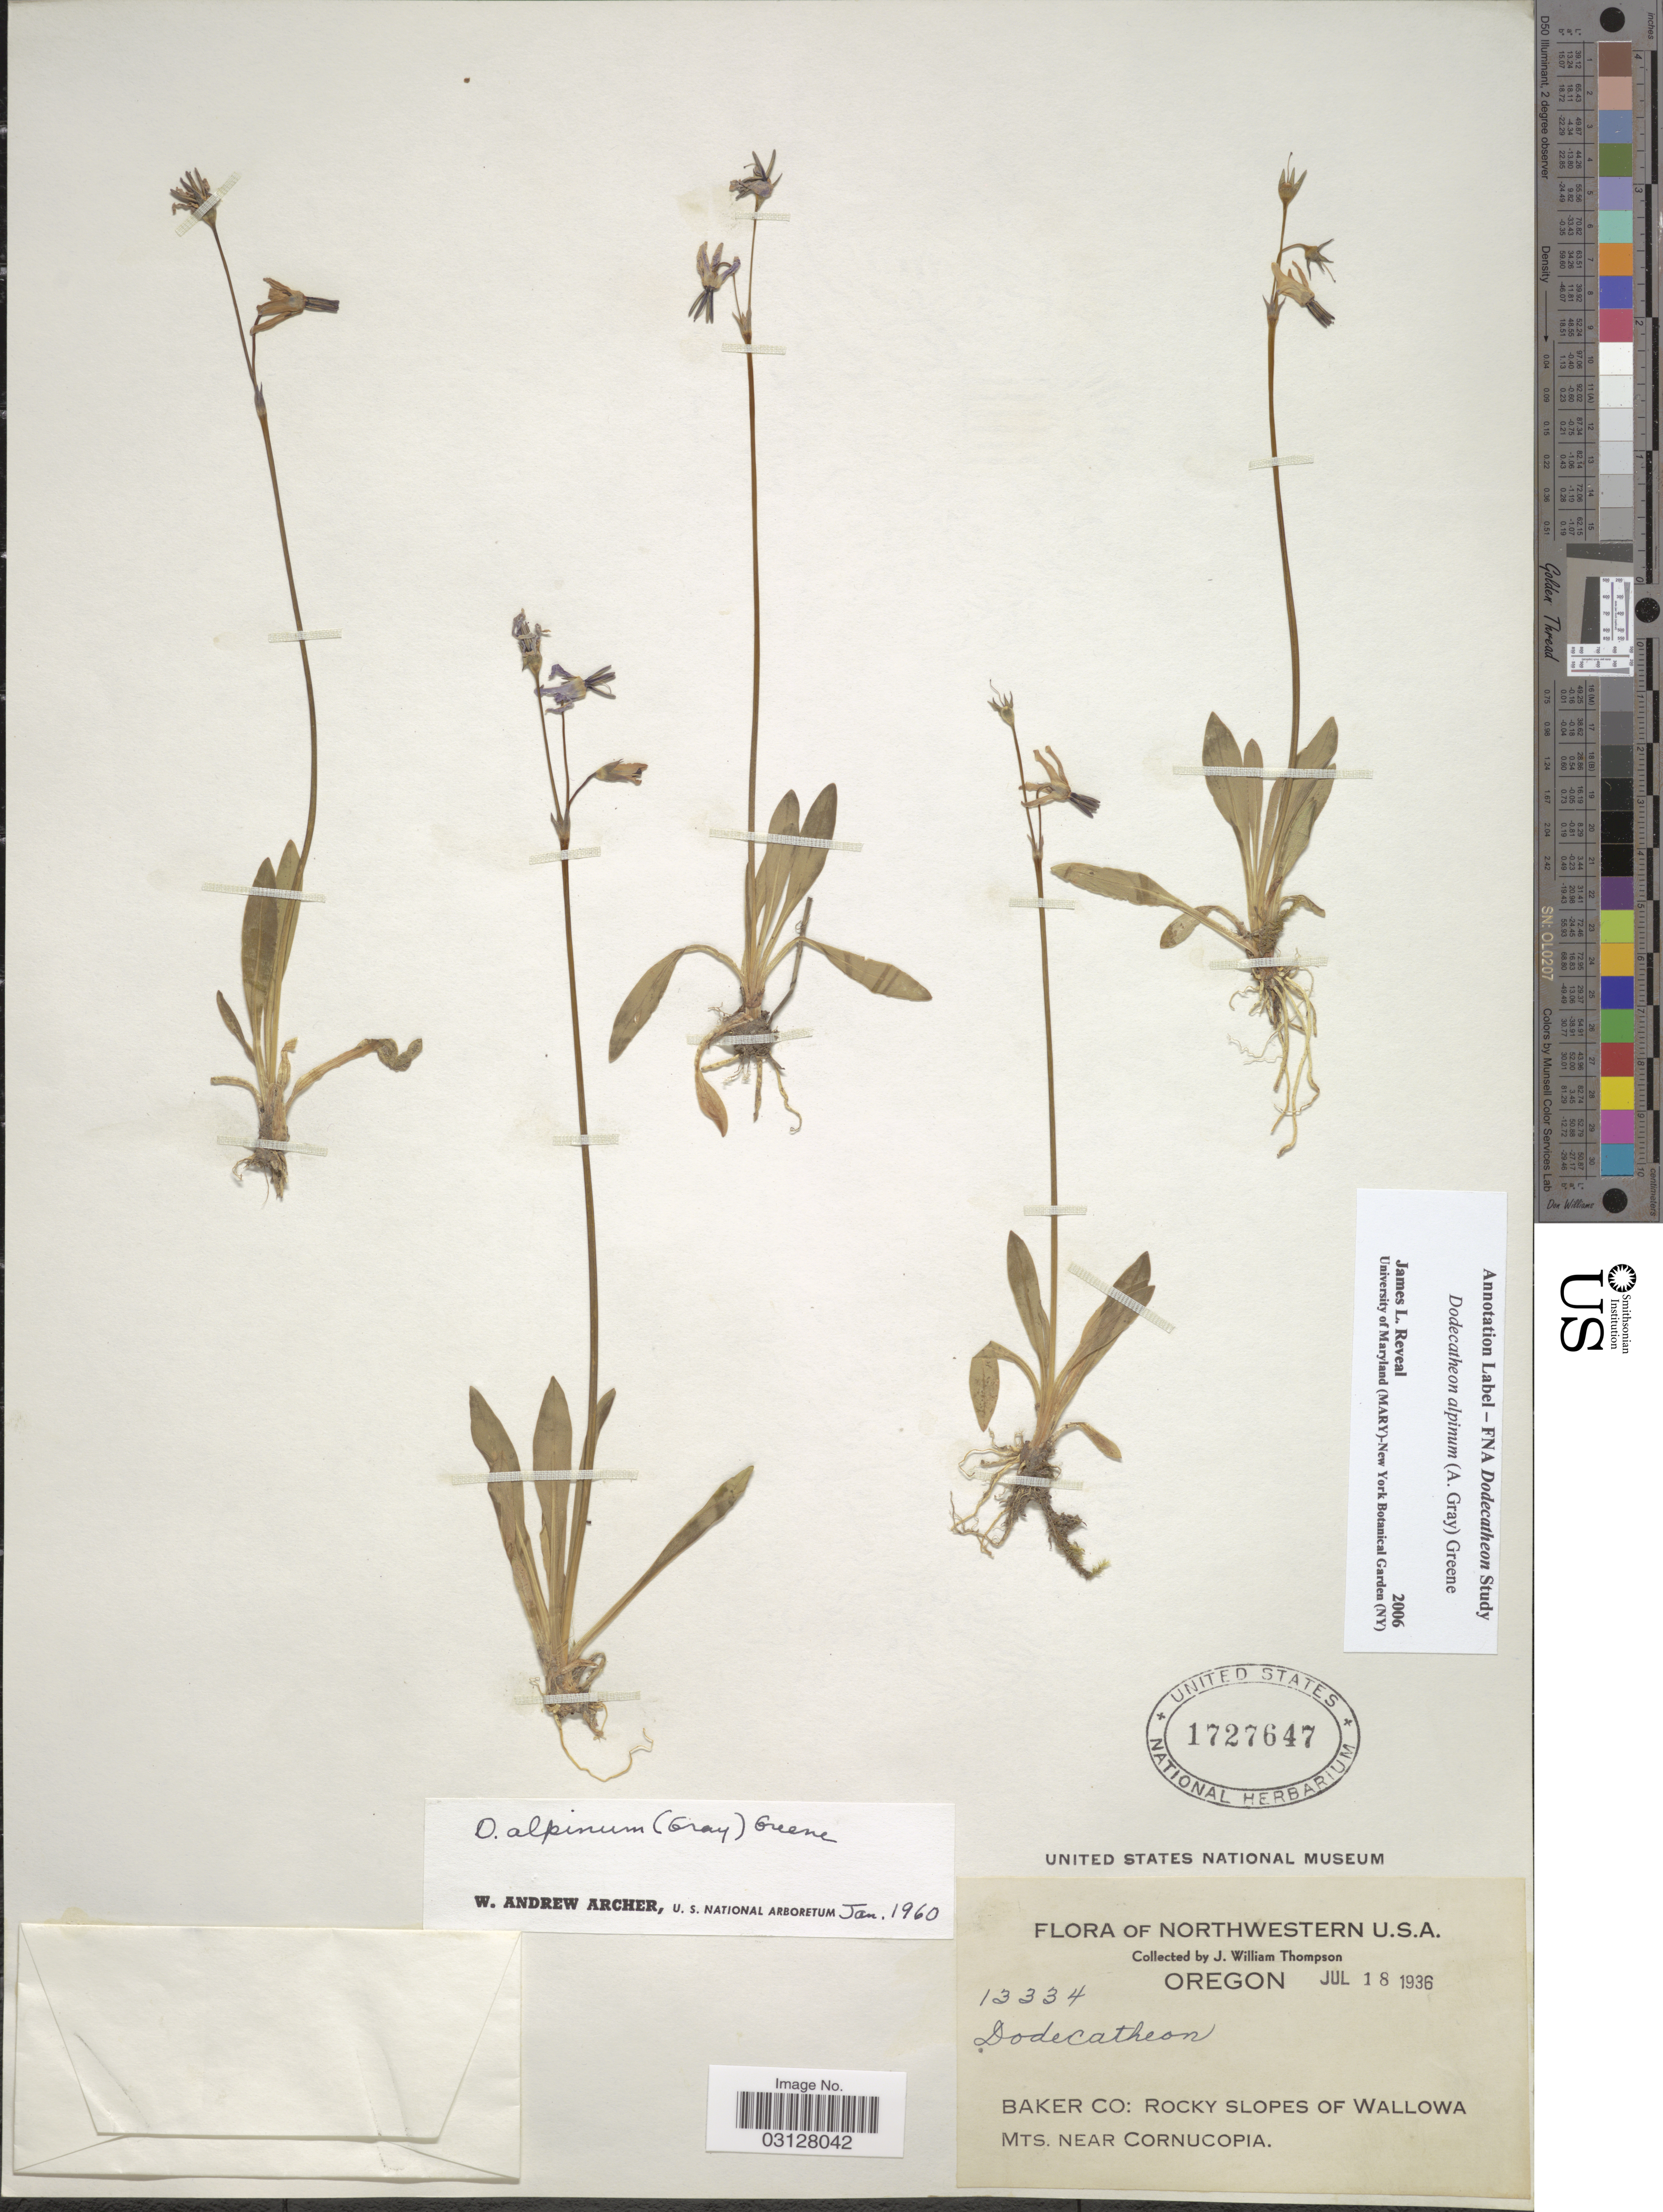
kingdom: Plantae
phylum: Tracheophyta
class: Magnoliopsida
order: Ericales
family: Primulaceae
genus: Dodecatheon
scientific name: Dodecatheon alpinum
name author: (A. Gray) Greene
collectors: J. W. Thompson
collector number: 13334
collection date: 1936-07-18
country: United States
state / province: Oregon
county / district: Baker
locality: Northwestern U.S.A. Baker Co: Rocky slopes of Wallowa Mts. near Cornucopia.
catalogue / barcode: US 1727647